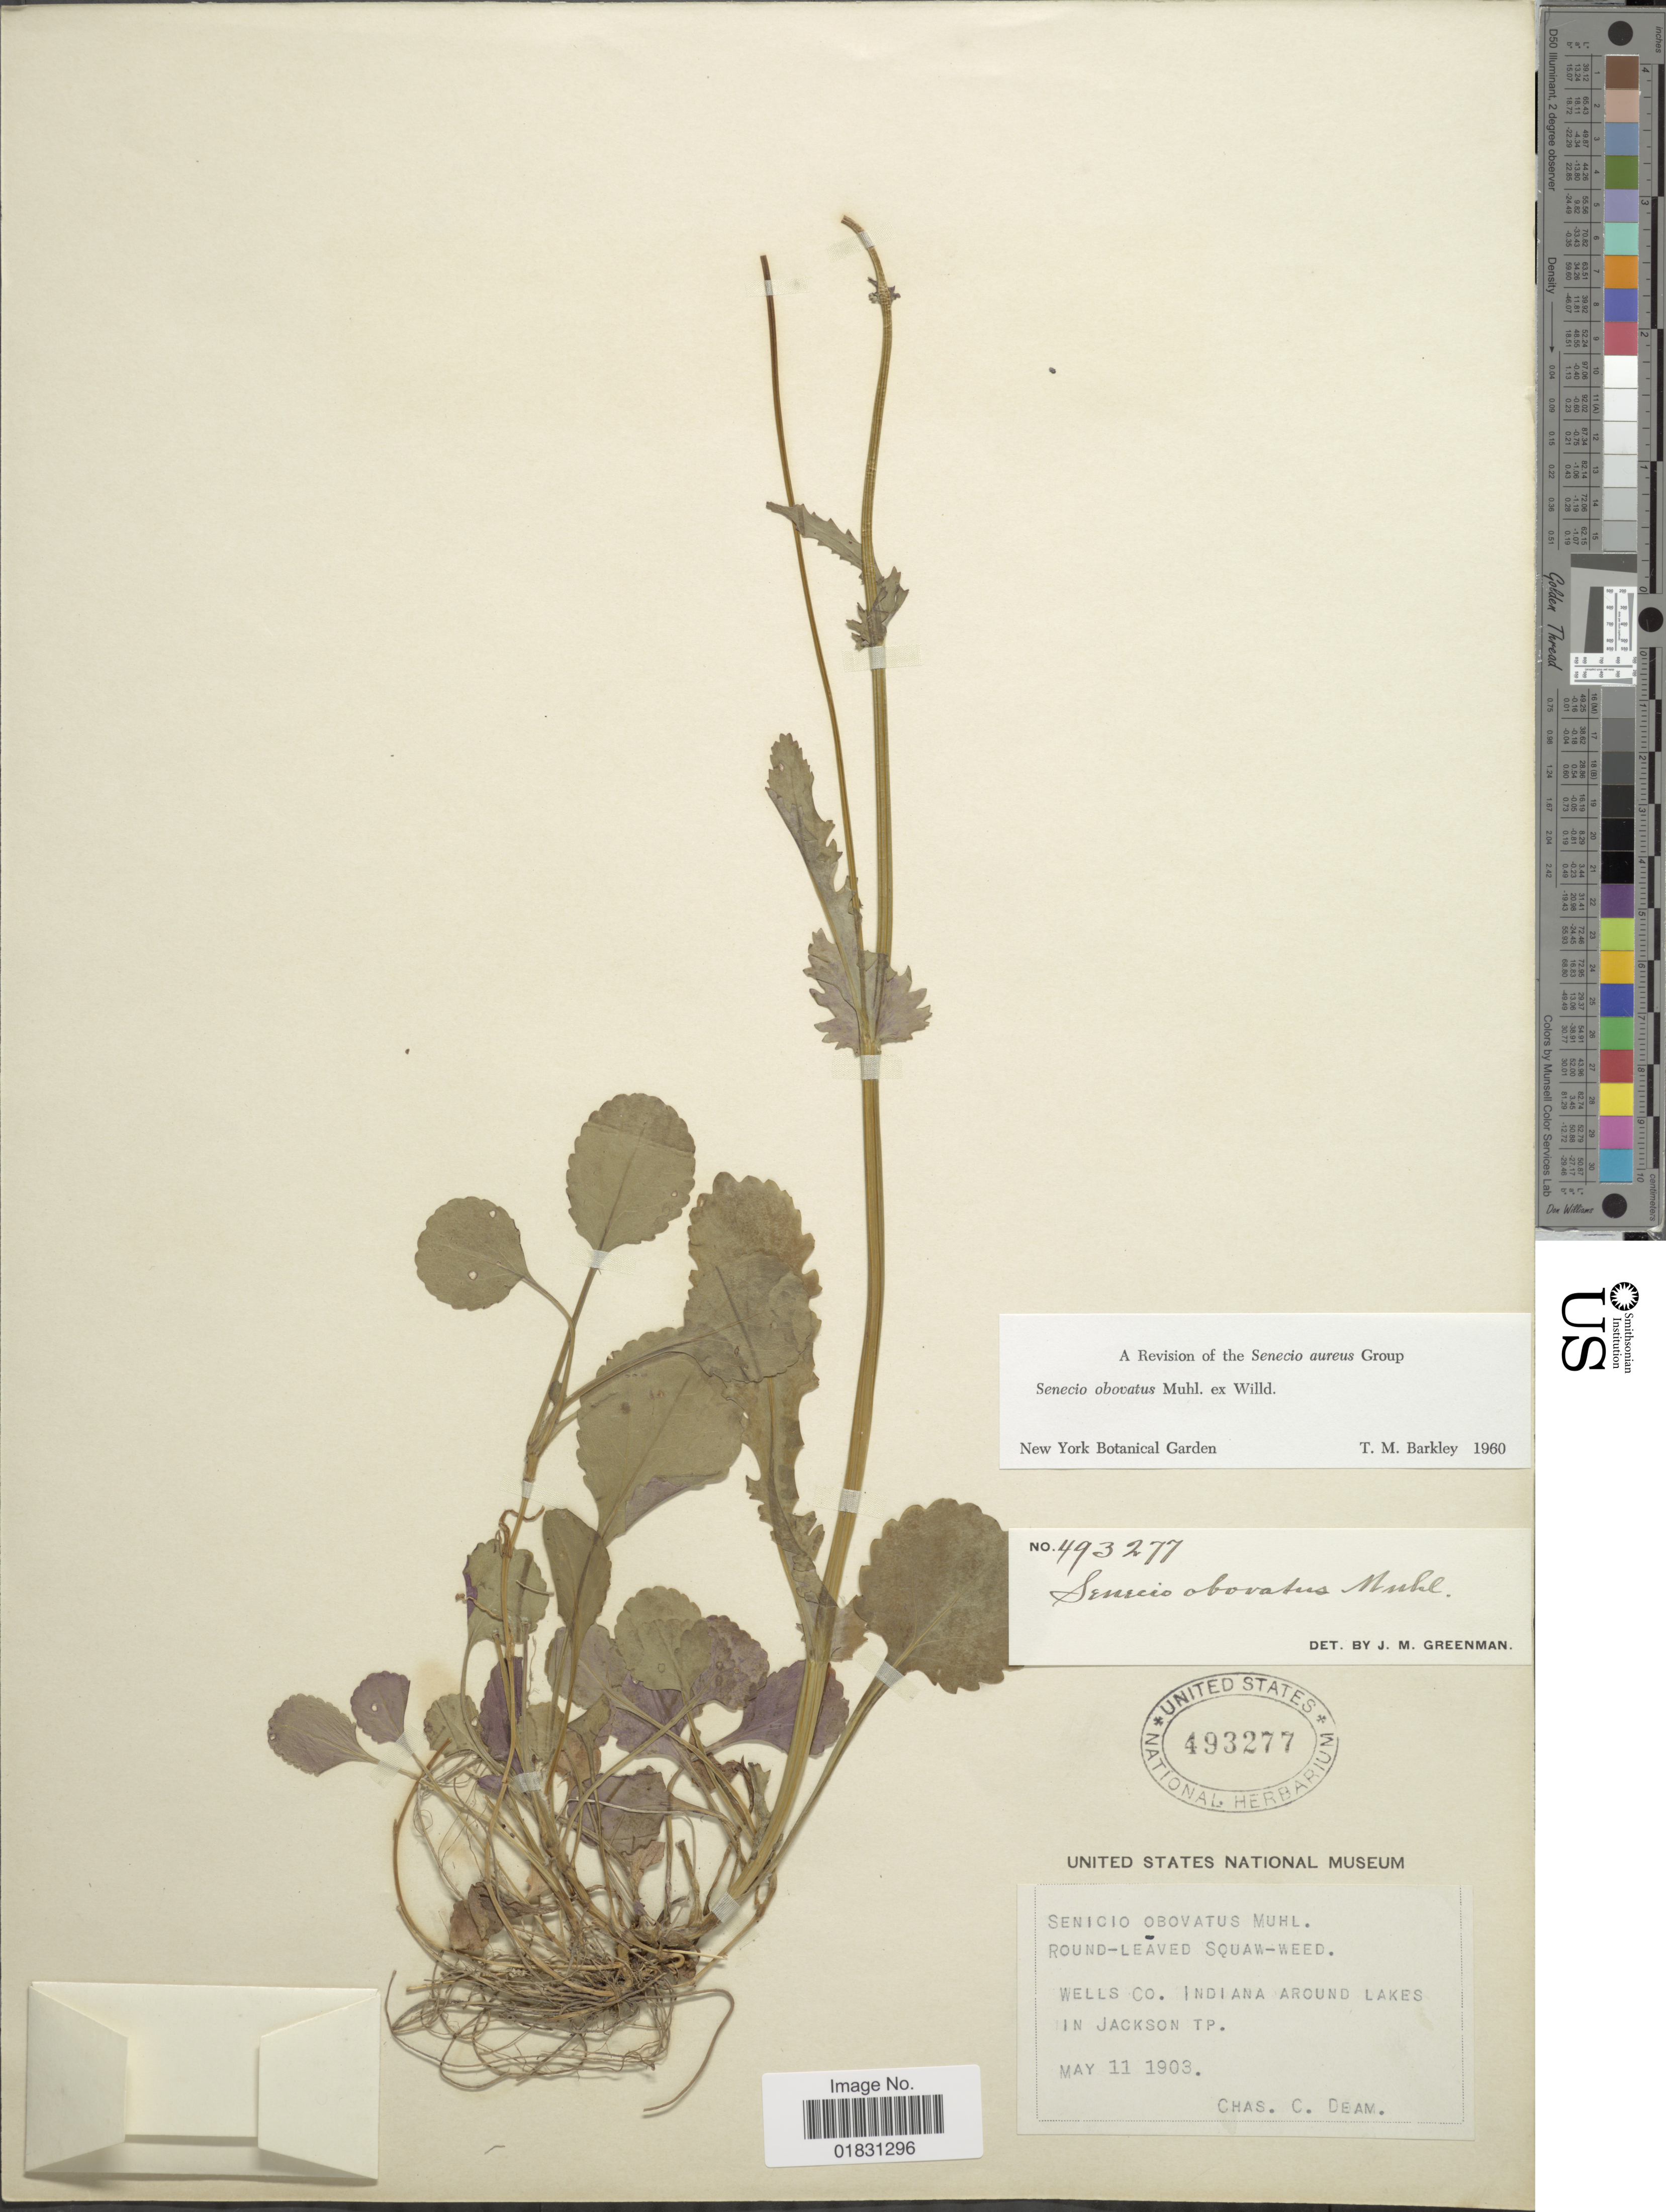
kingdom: Plantae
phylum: Tracheophyta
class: Magnoliopsida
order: Asterales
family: Asteraceae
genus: Packera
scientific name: Packera obovata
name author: (Muhl. ex Willd.) W.A. Weber & Á. Löve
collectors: C. C. Deam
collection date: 1903-05-11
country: United States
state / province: Indiana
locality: Wells Co. Indiana around Lakes in Jackson Tp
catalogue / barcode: US 493277